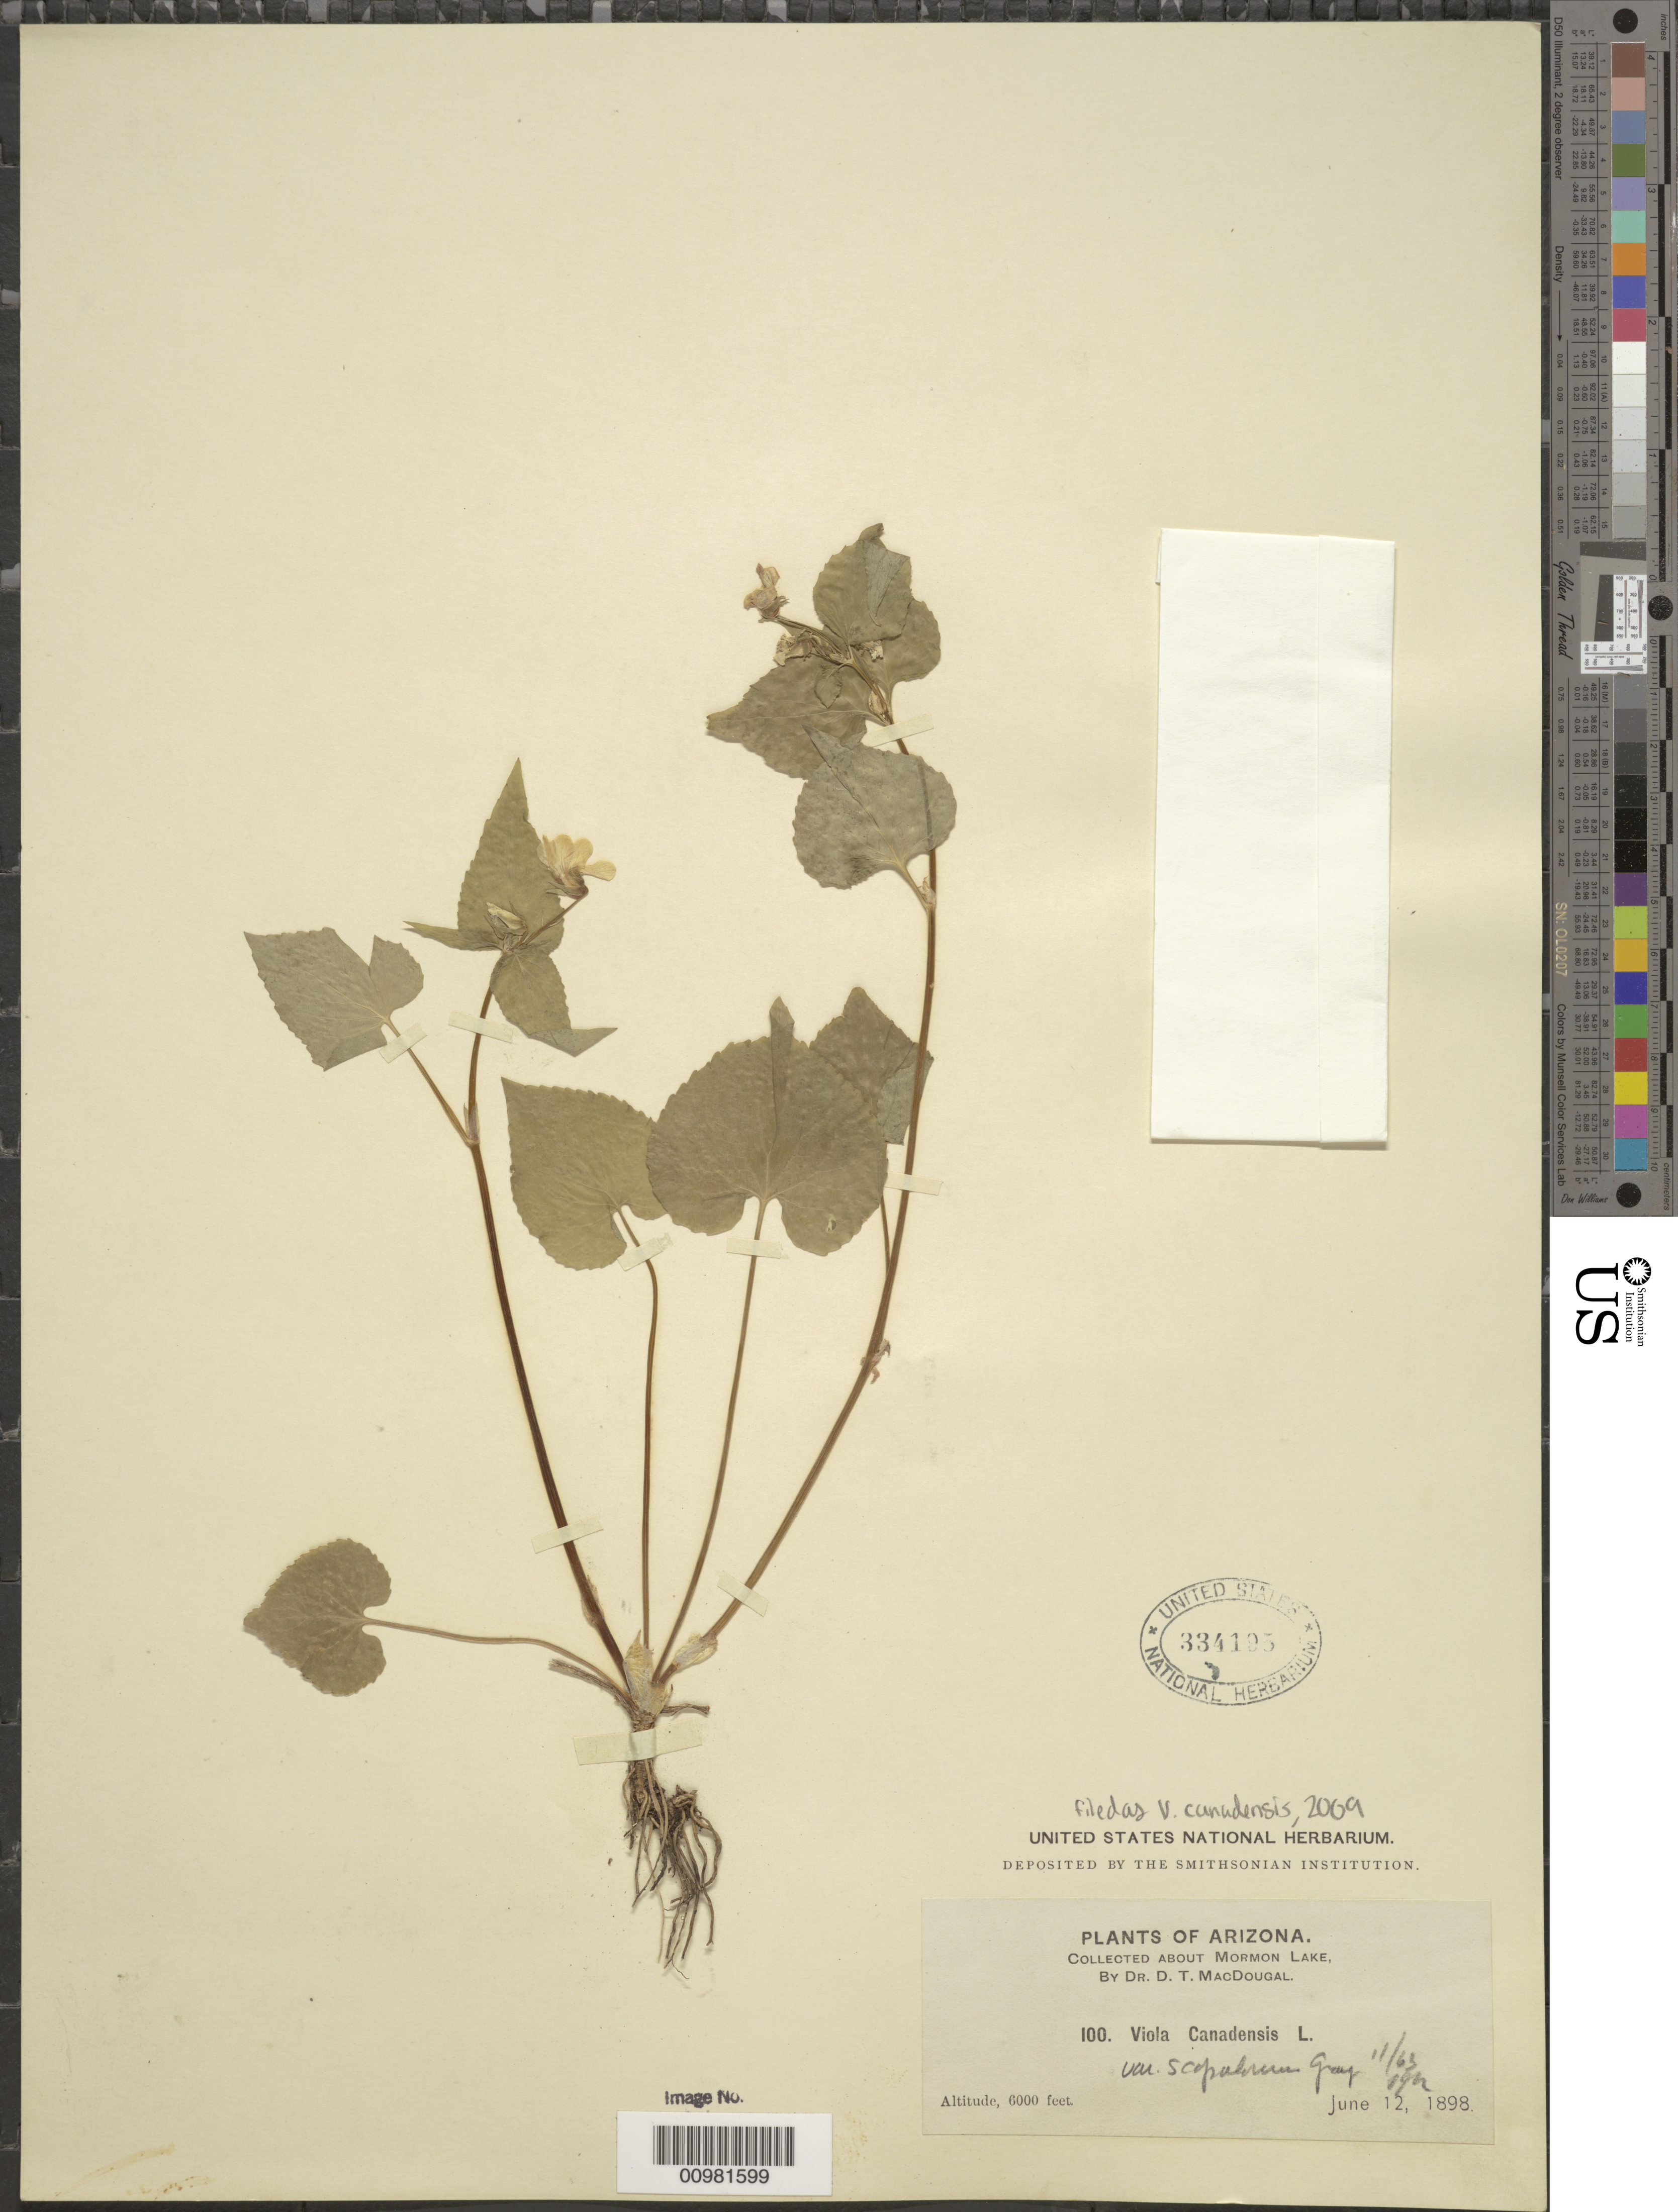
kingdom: Plantae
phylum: Tracheophyta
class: Magnoliopsida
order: Malpighiales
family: Violaceae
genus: Viola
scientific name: Viola canadensis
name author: L.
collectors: D. T. MacDougal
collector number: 100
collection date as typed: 12 Jun 1898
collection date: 1898-06-12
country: United States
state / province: Arizona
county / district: Coconino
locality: Mormon Lake.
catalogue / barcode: US 334195